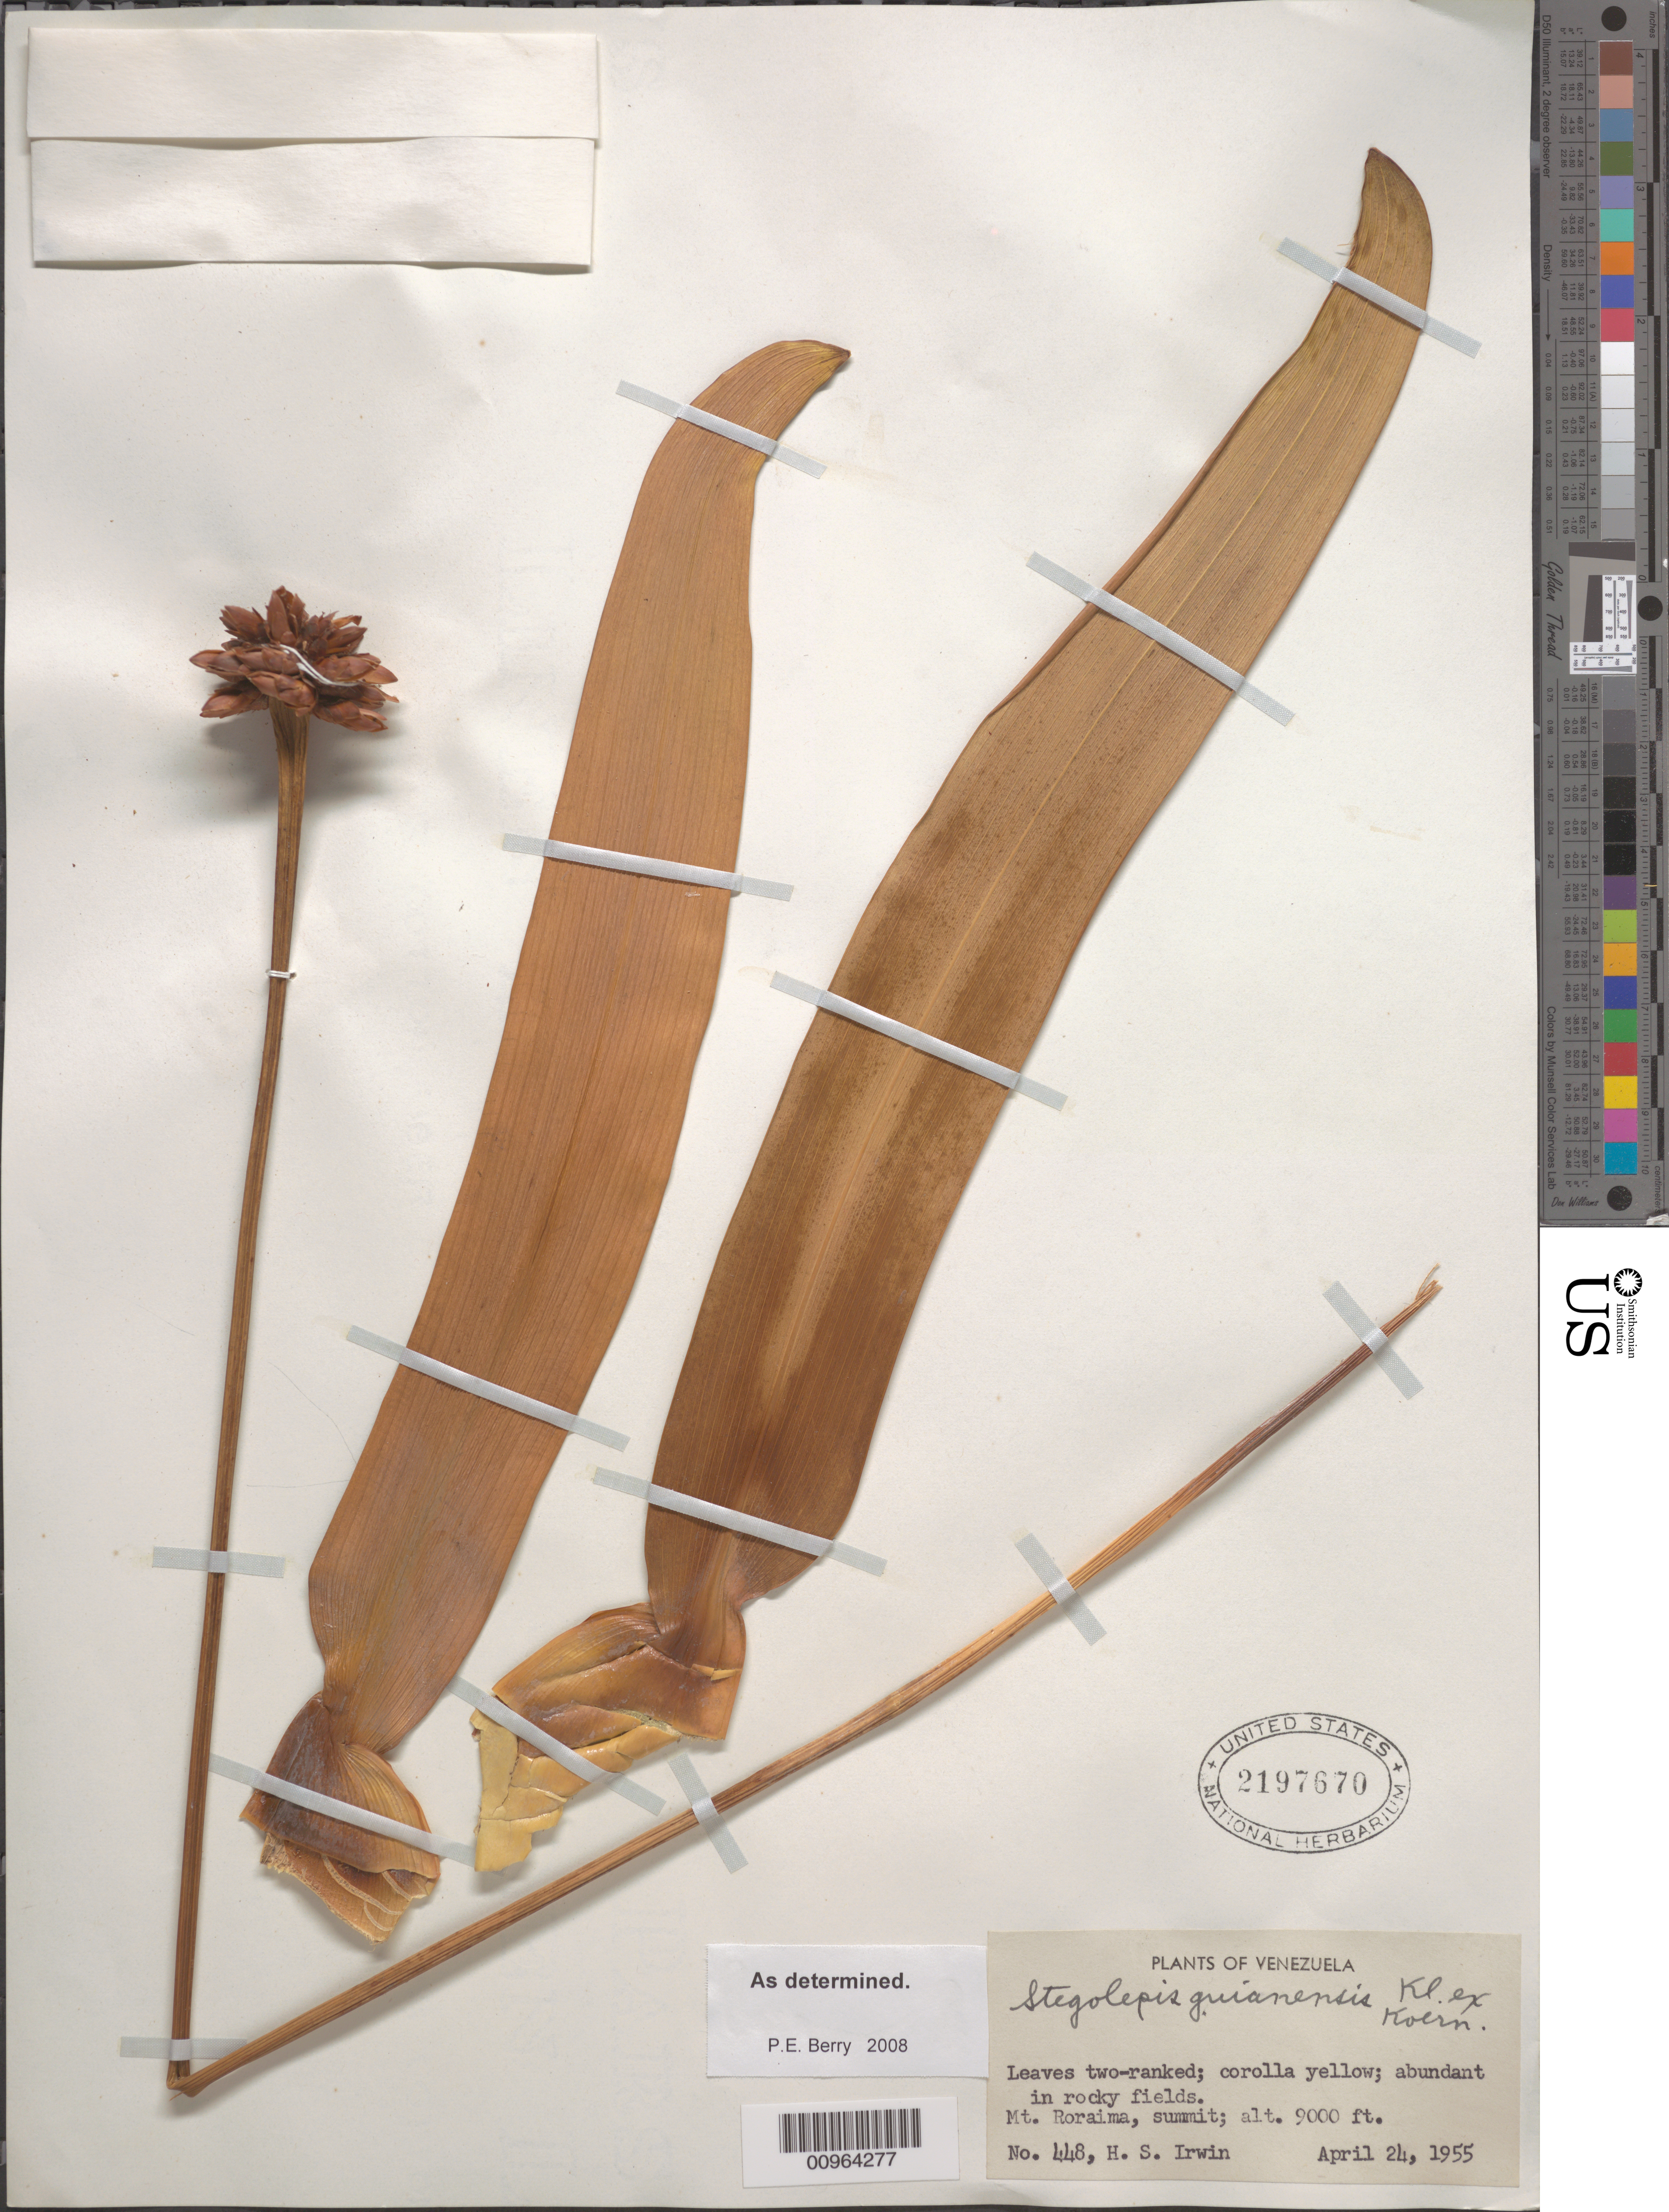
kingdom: Plantae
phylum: Tracheophyta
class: Liliopsida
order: Poales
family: Rapateaceae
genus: Stegolepis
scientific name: Stegolepis guianensis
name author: Klotzsch ex Körn.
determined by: Berry, P. E., (WIS), University of Wisconsin - Madison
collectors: H. Irwin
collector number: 448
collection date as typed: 24-Apr-55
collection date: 1955-04-24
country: Venezuela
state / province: Bolívar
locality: Mt. Roraima, summit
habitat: Rocky fields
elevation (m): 2743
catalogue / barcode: US 2197670